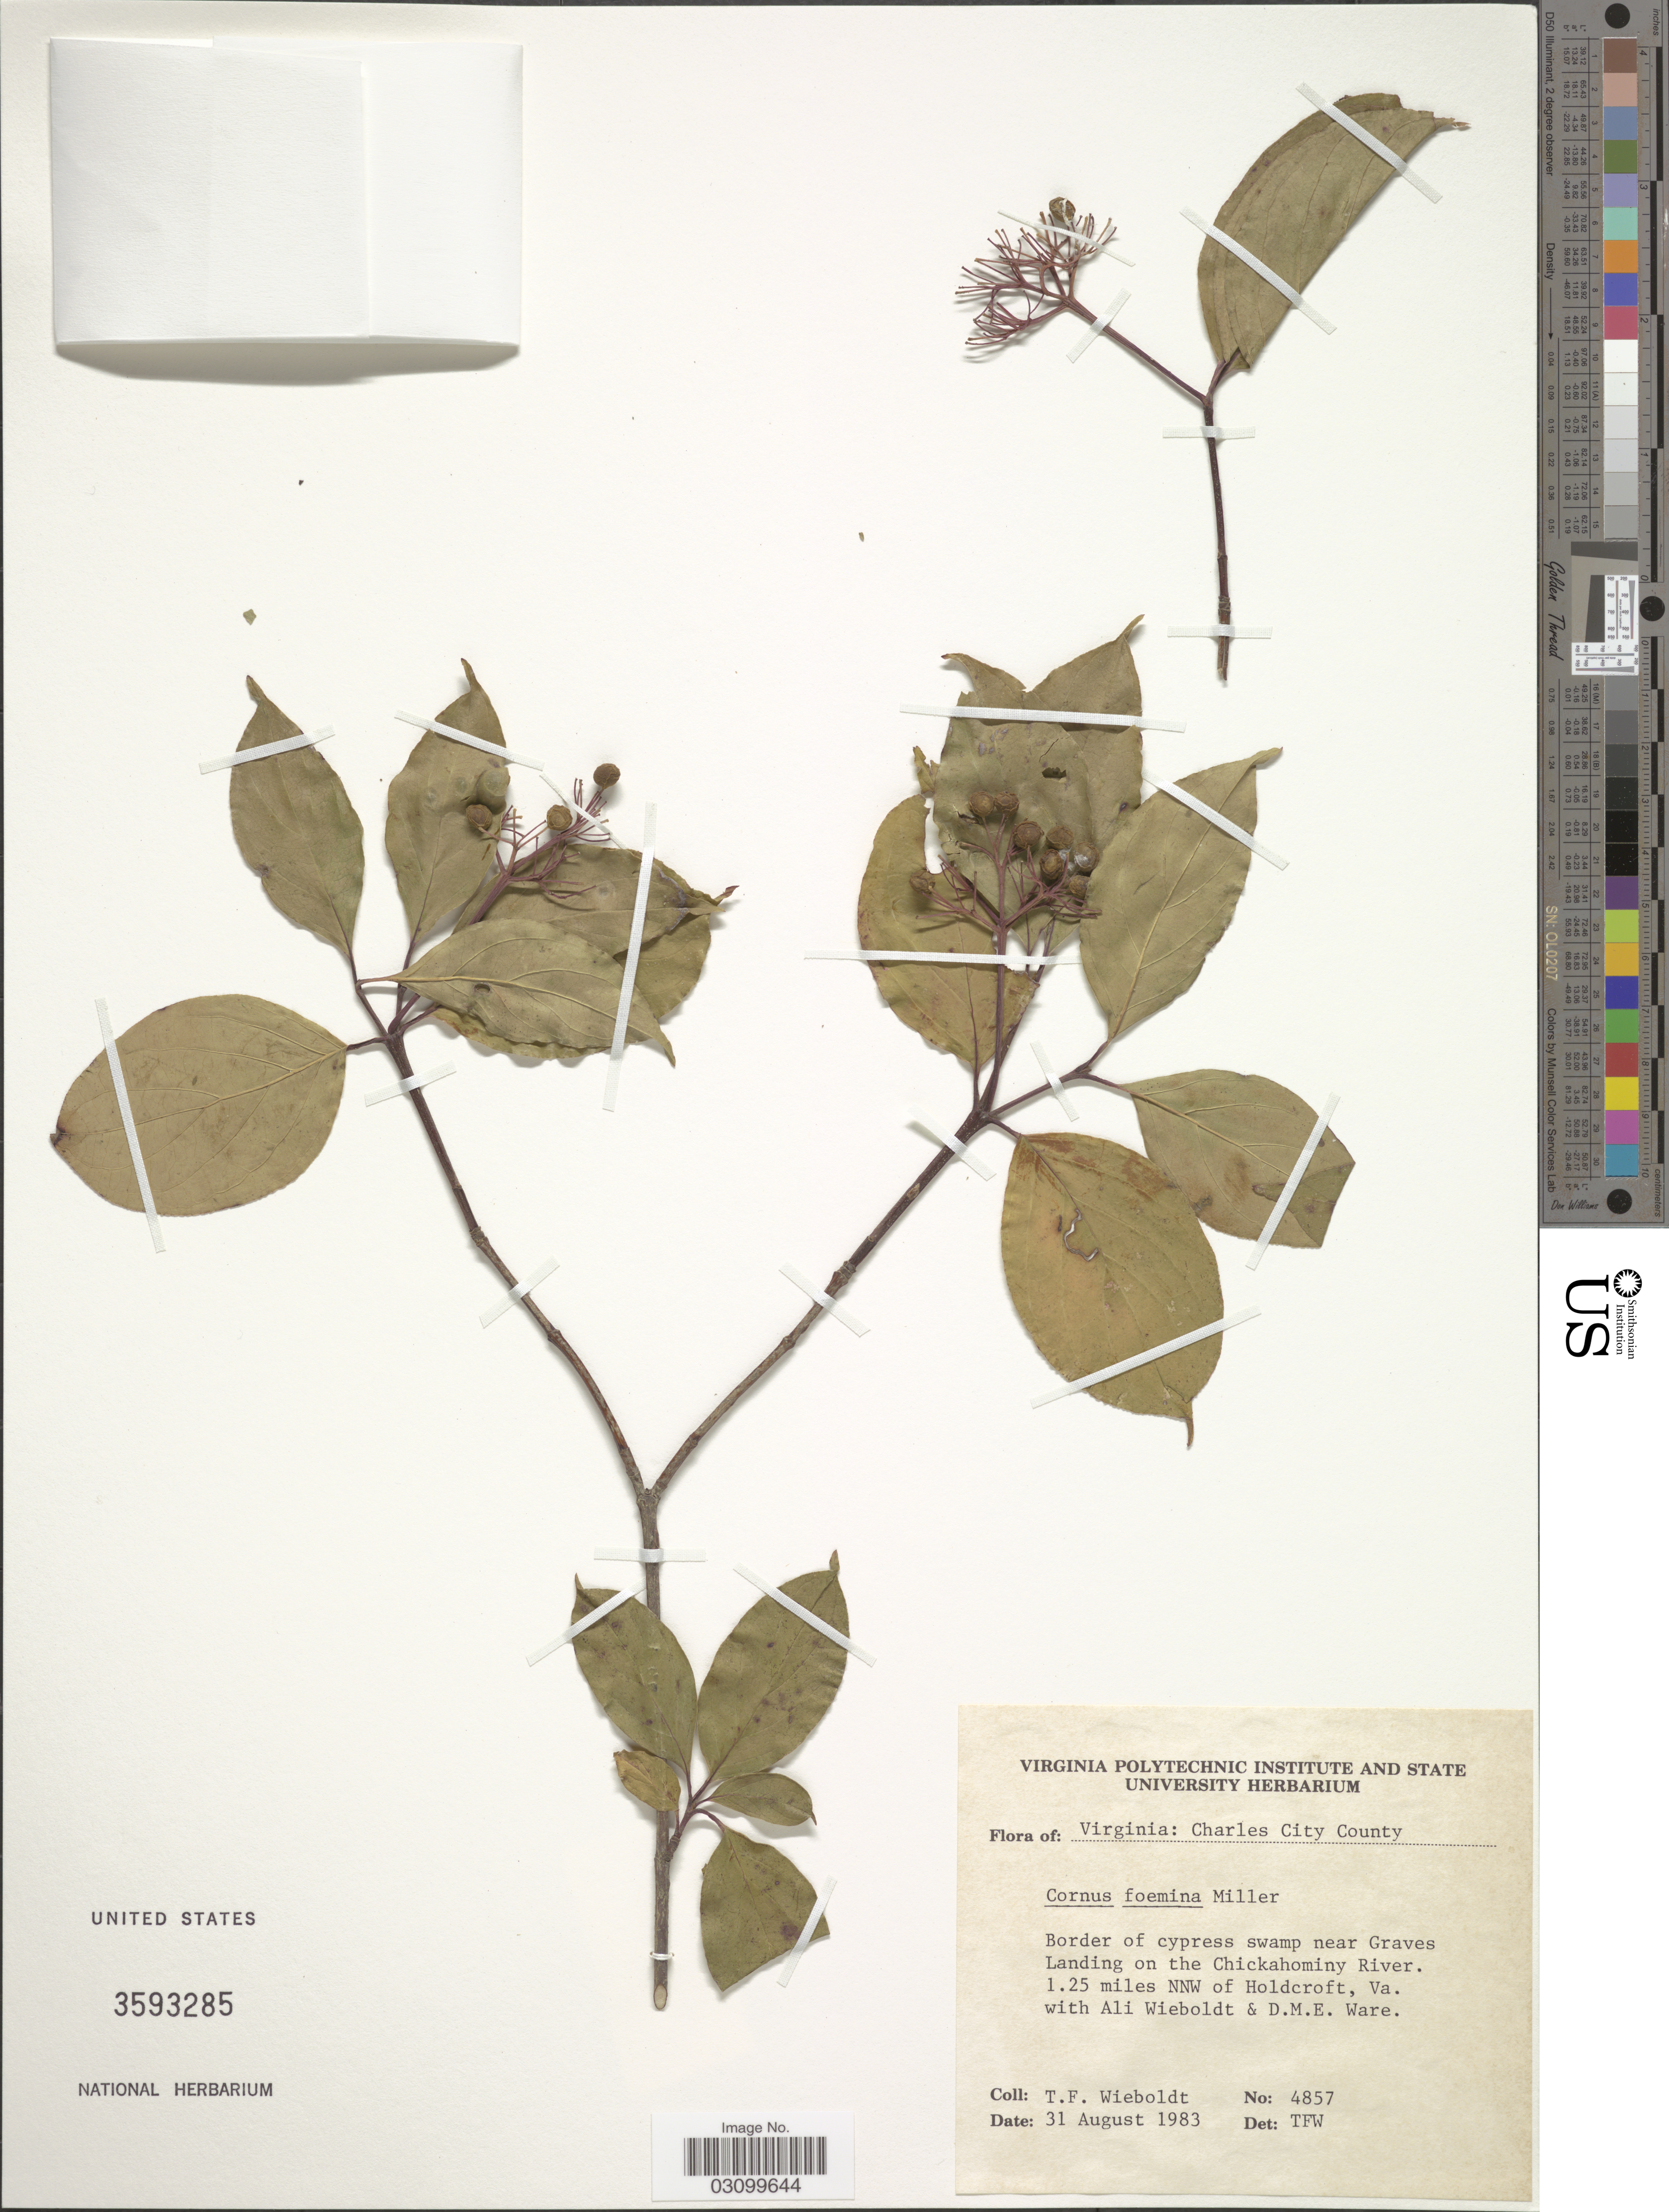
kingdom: Plantae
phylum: Tracheophyta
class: Magnoliopsida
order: Cornales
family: Cornaceae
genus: Cornus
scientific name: Cornus foemina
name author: Mill.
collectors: T. Wieboldt, A. Wieboldt & D. M. Eggers Ware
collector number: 4857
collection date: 1983-08-31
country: United States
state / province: Virginia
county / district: Charles City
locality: Charles City County. Border of cypress swamp near Graves Landing on the Chickahominy River. 1.25 miles NNW of Holdcroft.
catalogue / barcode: US 3593285